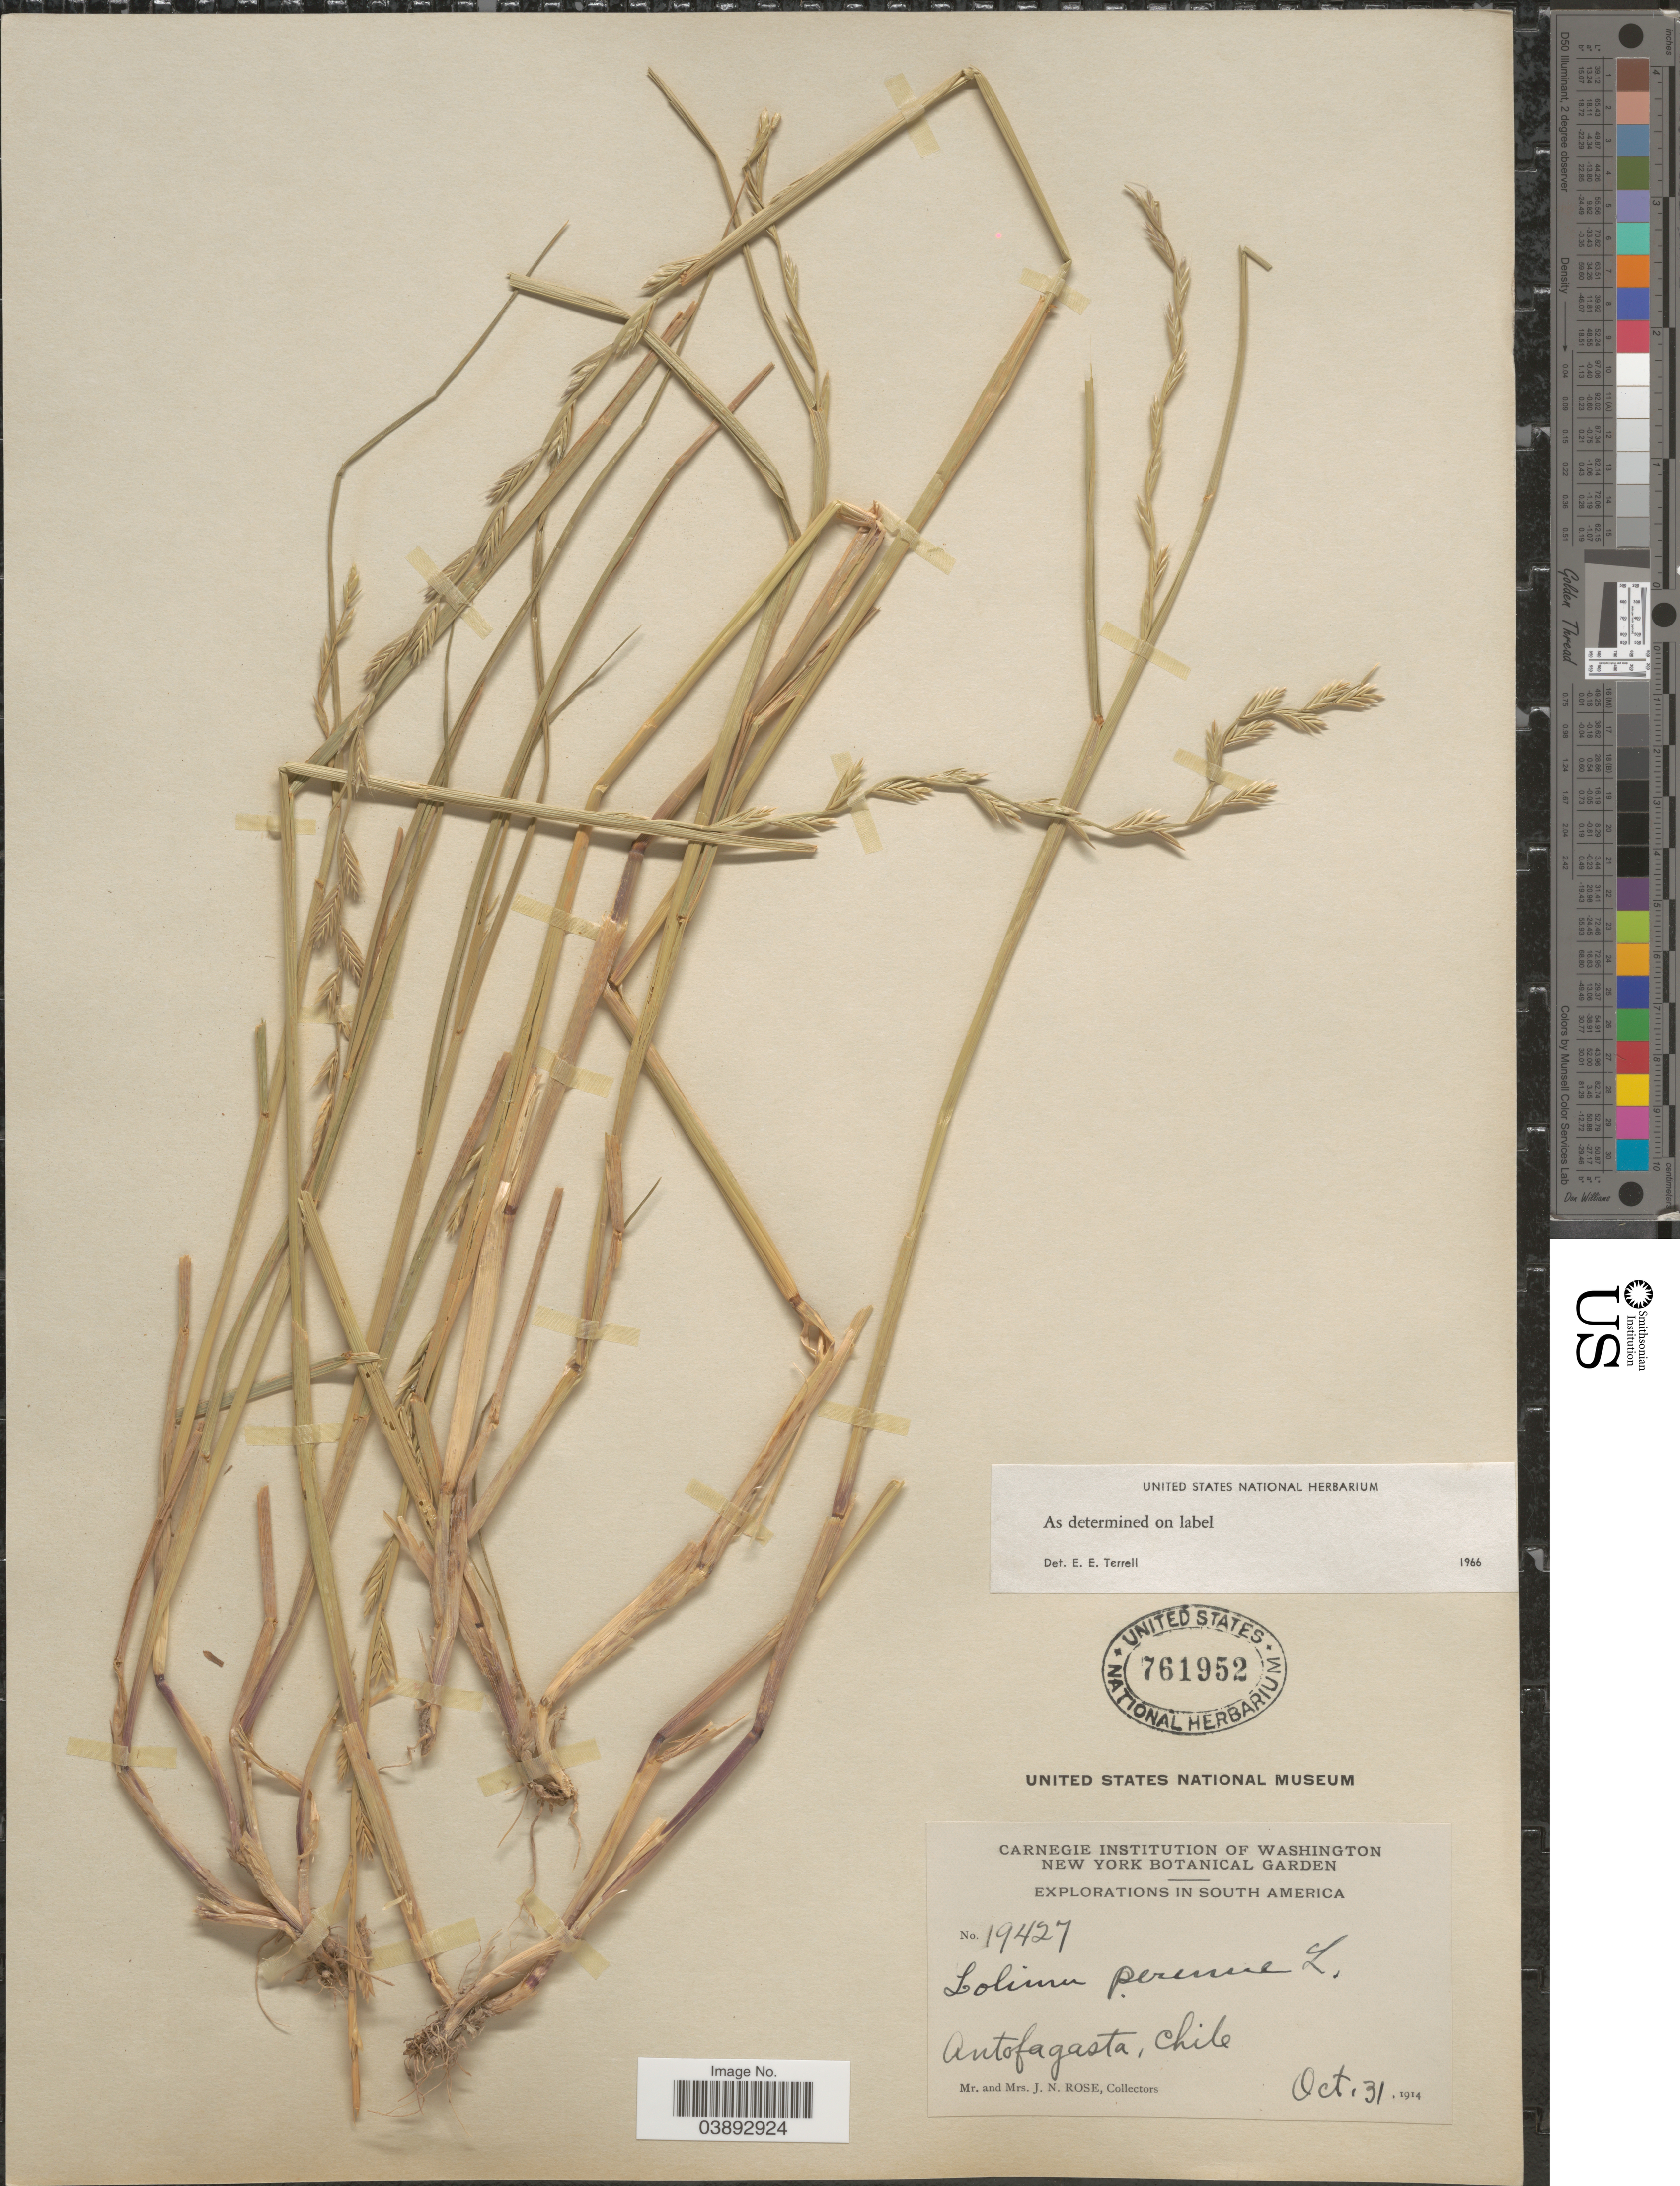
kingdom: Plantae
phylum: Tracheophyta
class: Liliopsida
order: Poales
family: Poaceae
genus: Lolium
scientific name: Lolium perenne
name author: L.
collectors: J. N. Rose & L. B. Rose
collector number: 19427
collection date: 1914-10-31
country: Chile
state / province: Antofagasta (II)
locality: Antofagasta.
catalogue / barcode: US 761952